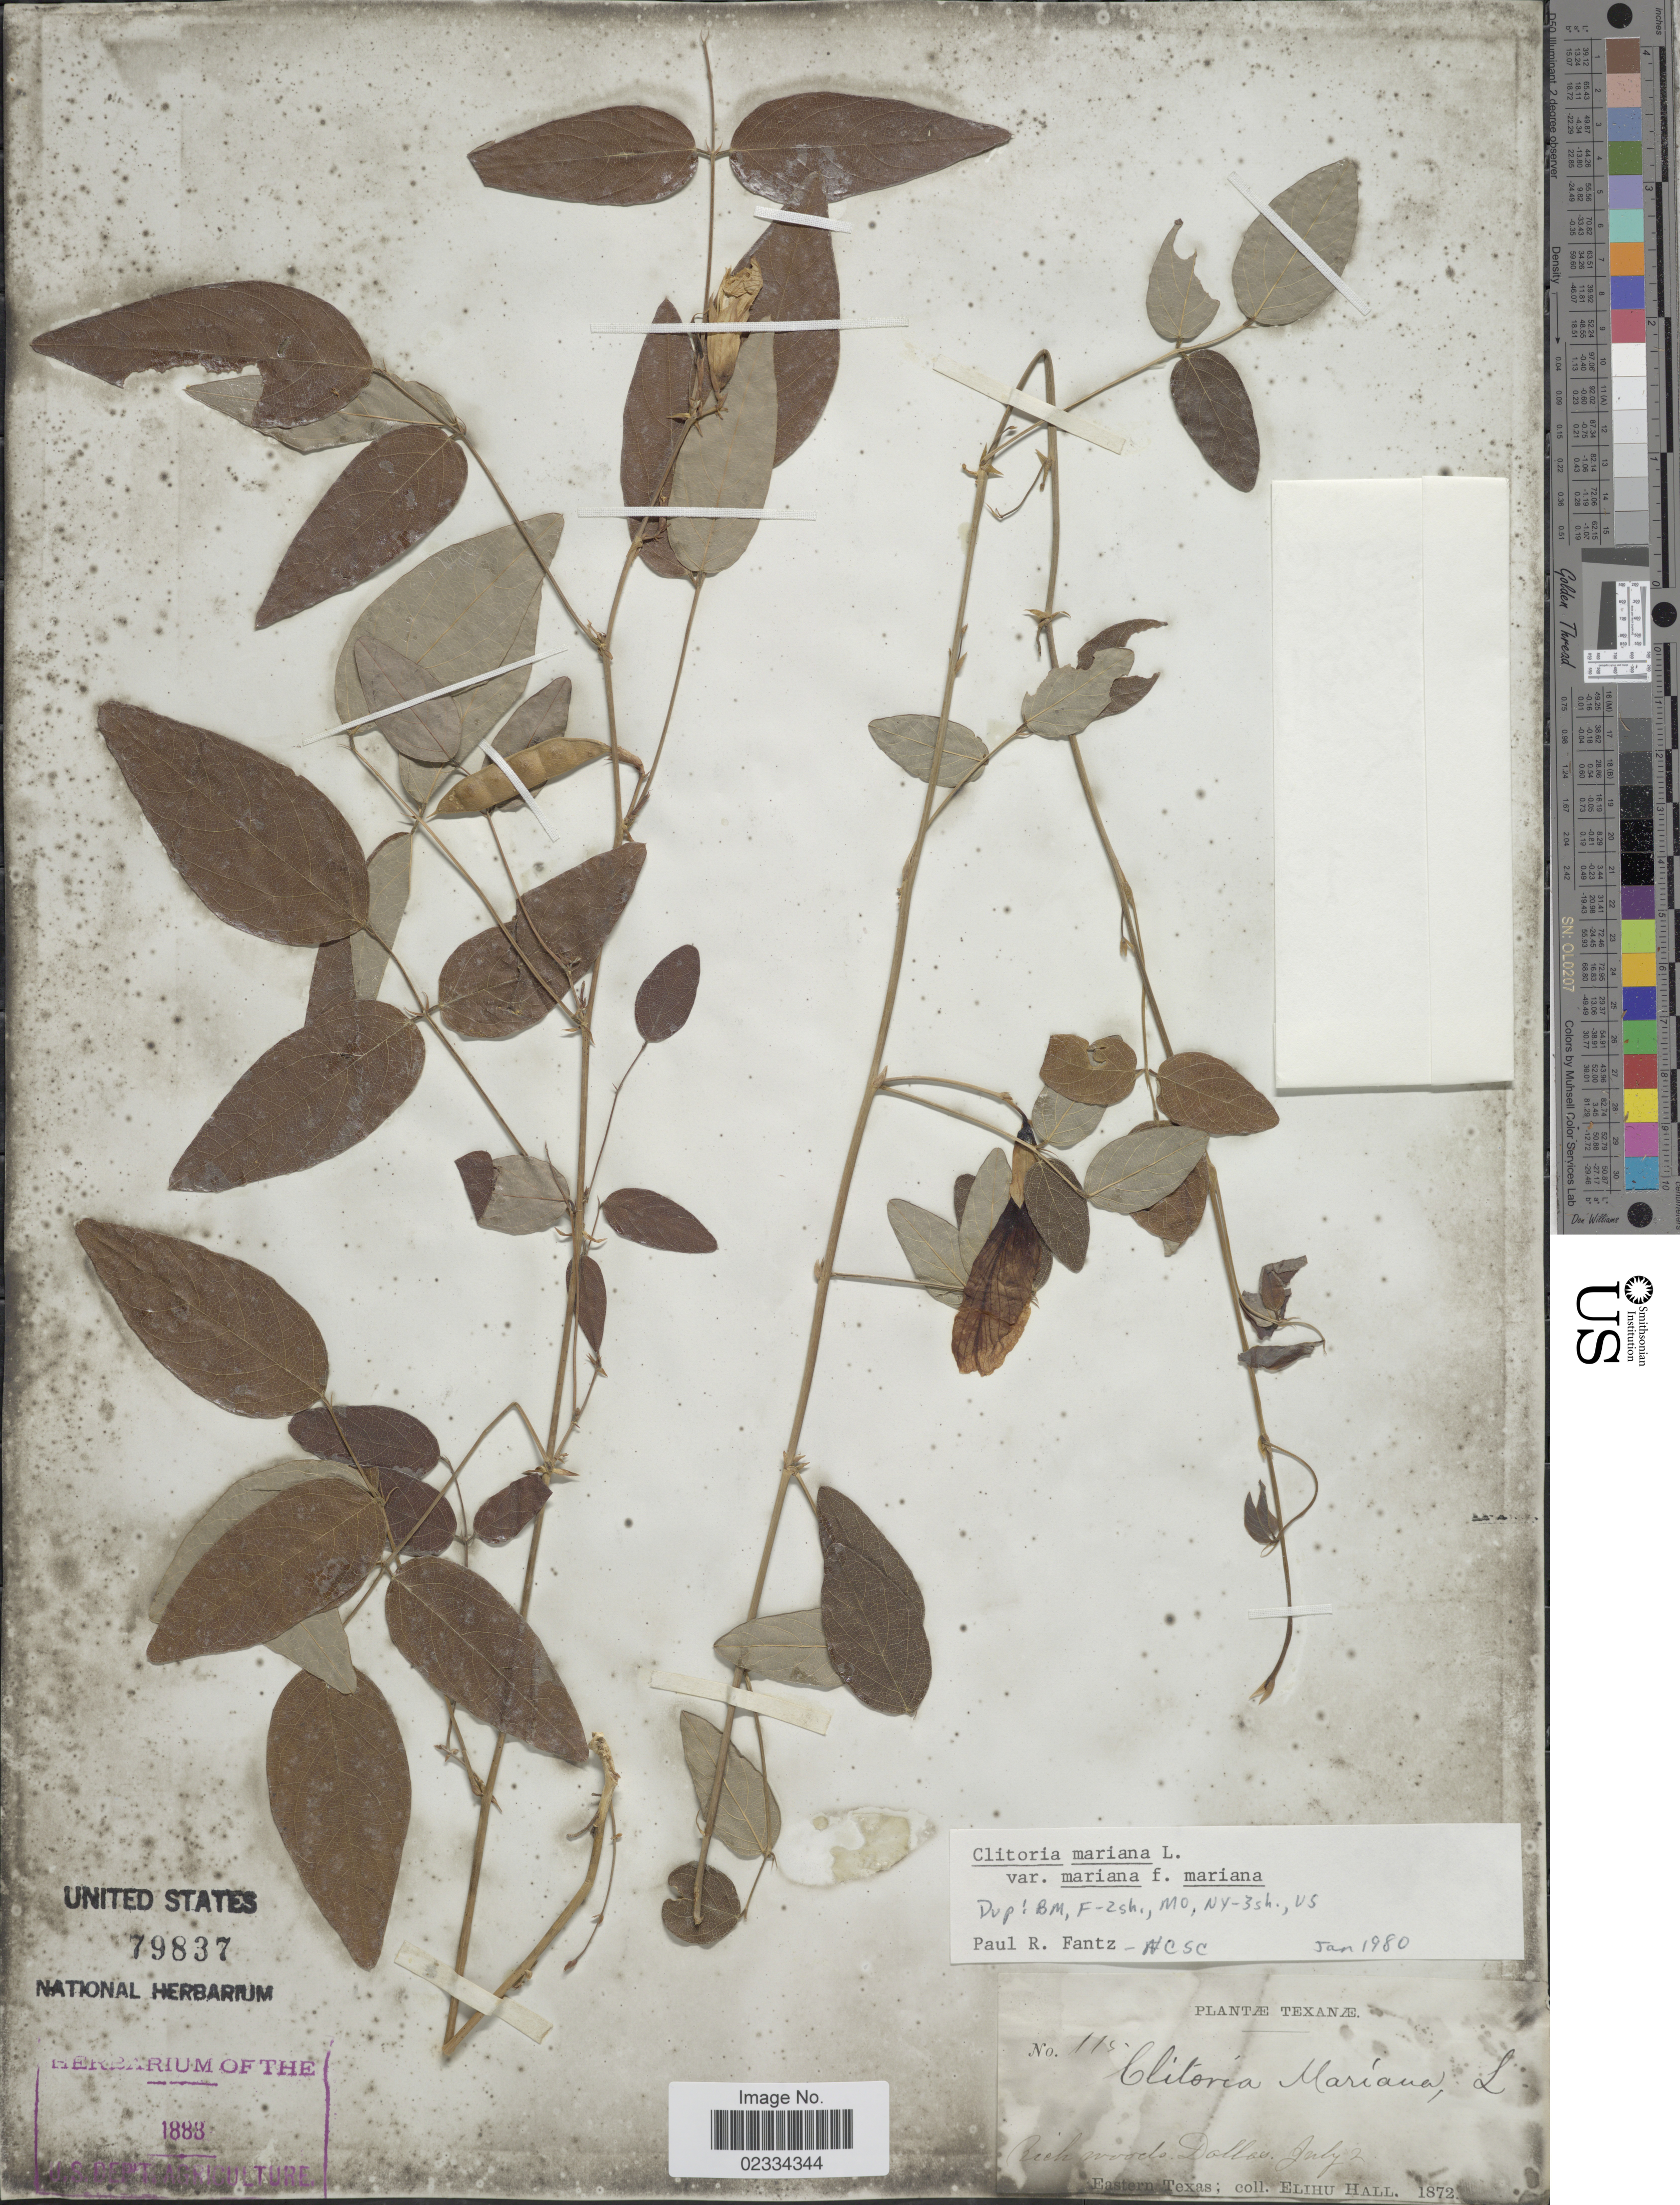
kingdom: Plantae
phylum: Tracheophyta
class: Magnoliopsida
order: Fabales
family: Fabaceae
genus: Clitoria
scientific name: Clitoria mariana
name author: L.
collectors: E. Hall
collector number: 115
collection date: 1872-07-02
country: United States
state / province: Texas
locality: Eastern Texas. Dallas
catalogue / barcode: US 79837